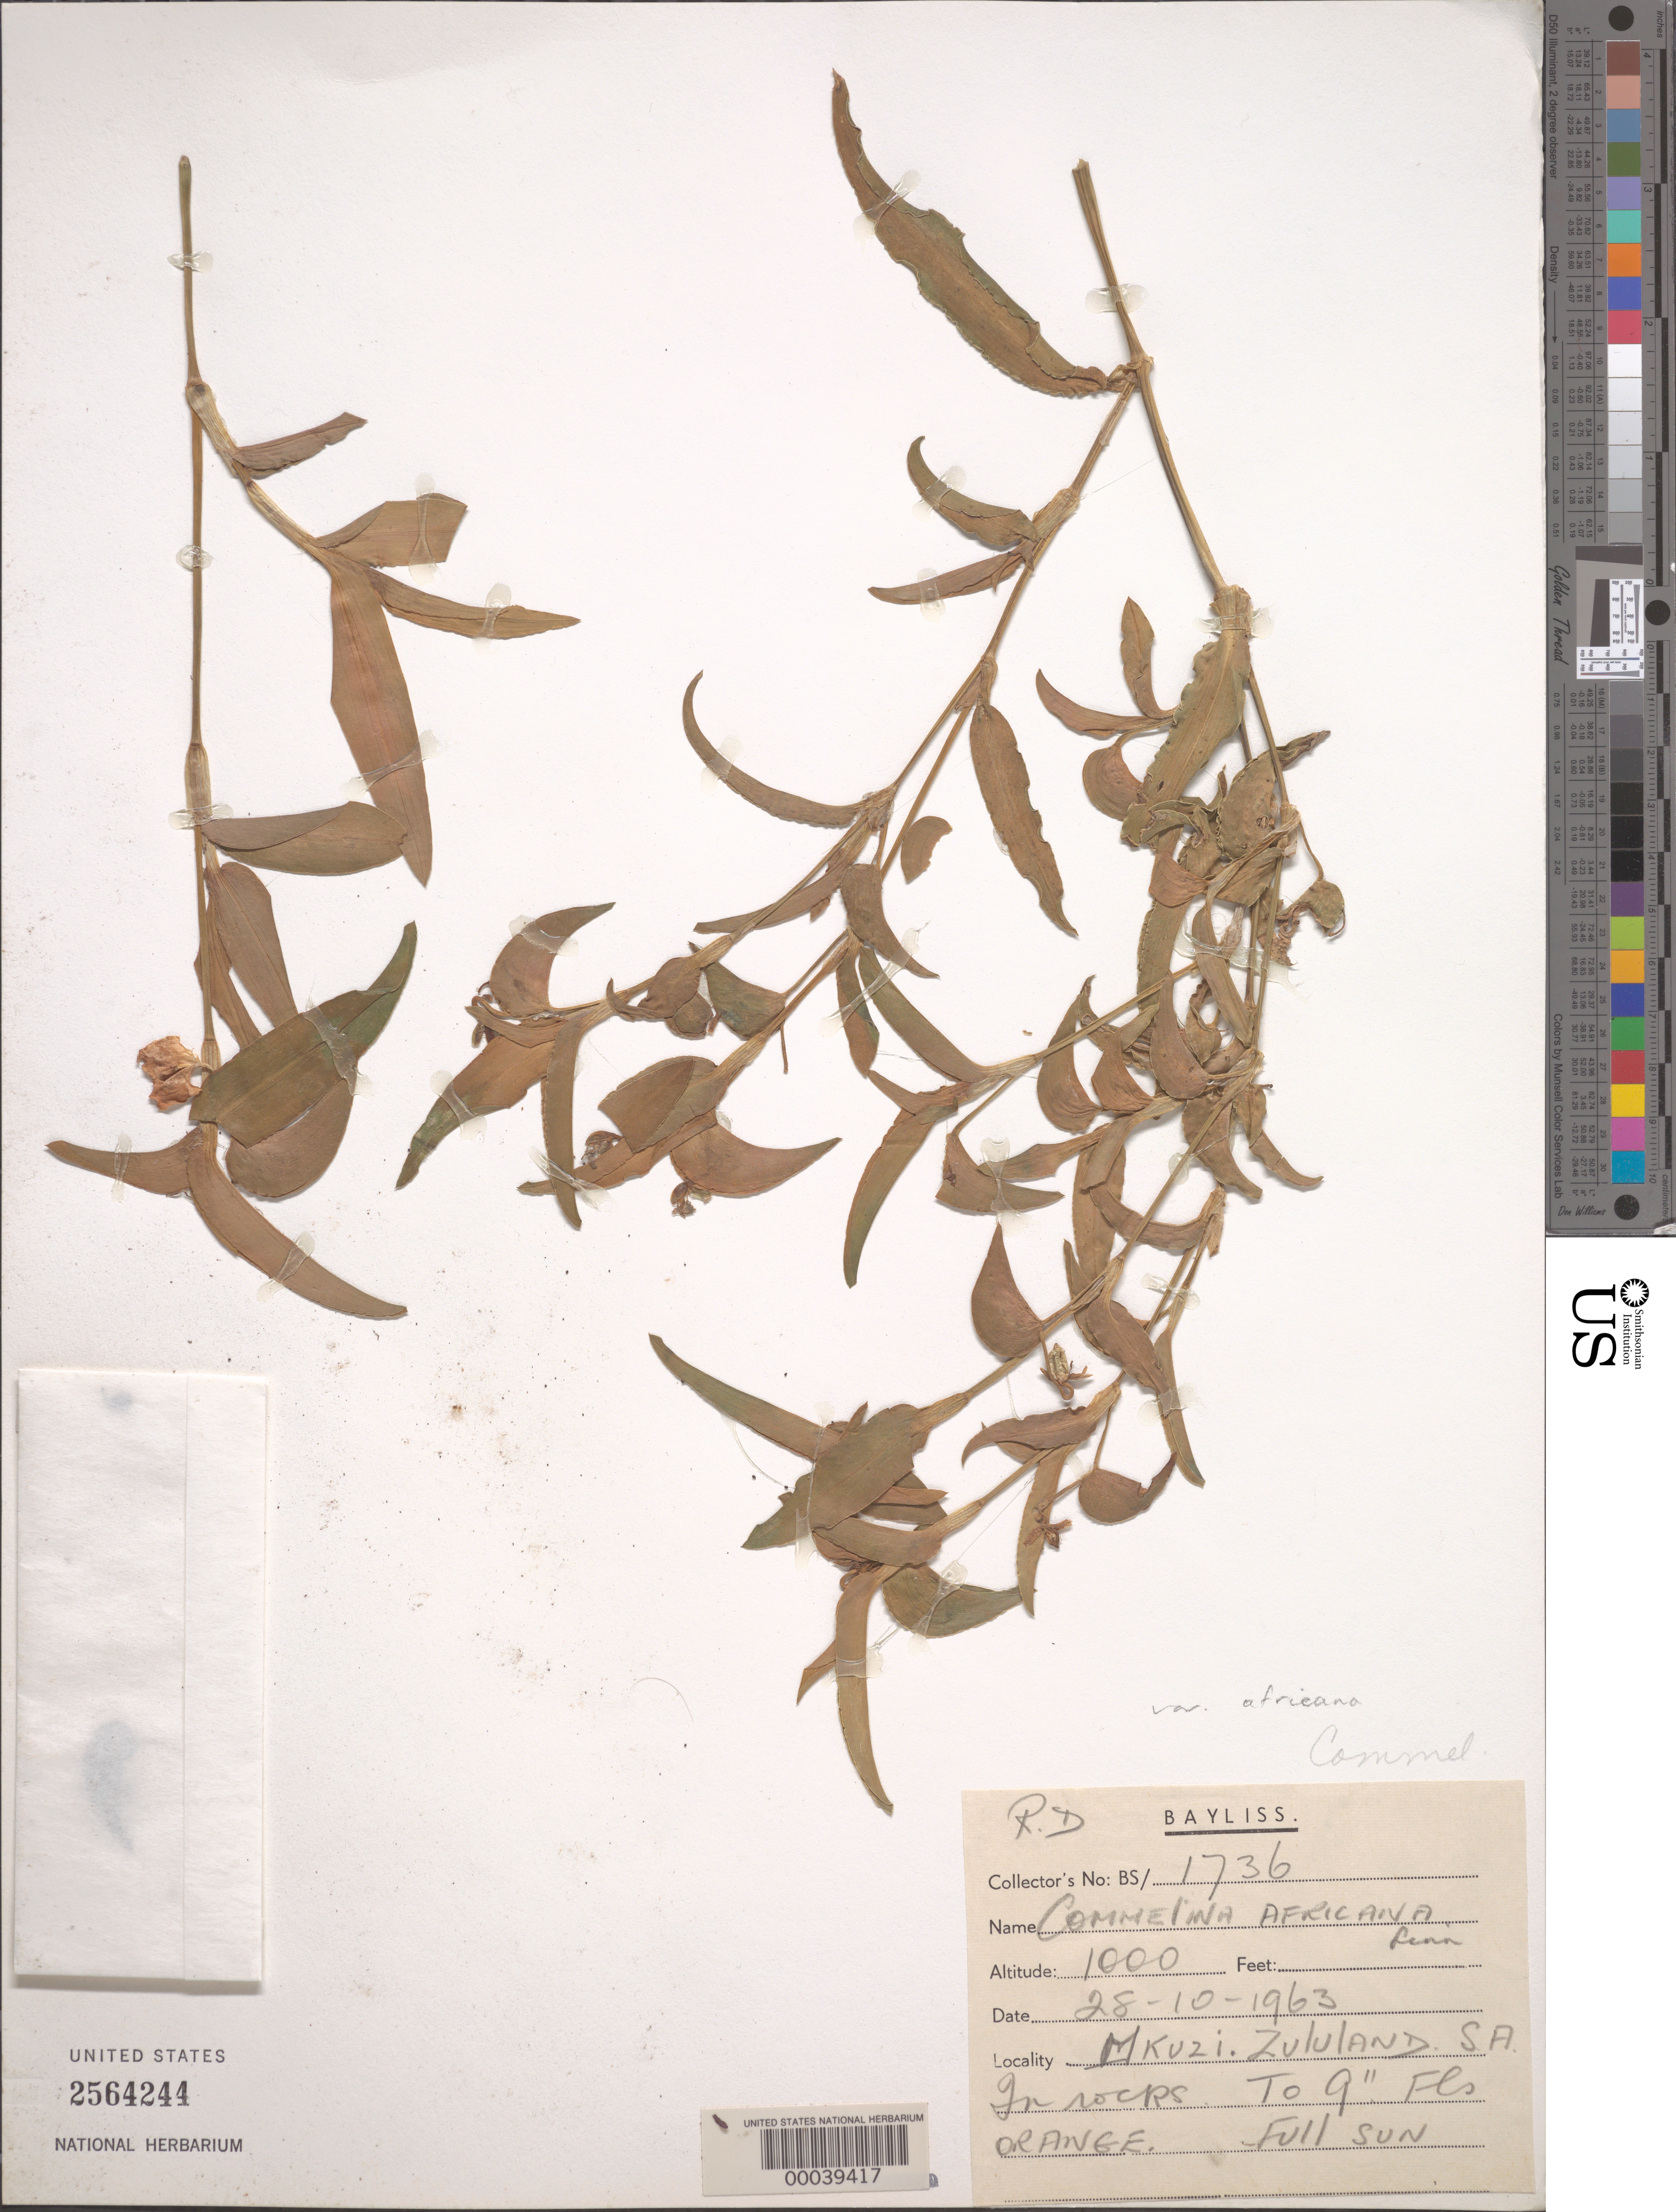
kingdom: Plantae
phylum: Tracheophyta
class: Liliopsida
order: Commelinales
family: Commelinaceae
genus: Commelina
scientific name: Commelina africana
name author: L.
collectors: R. D. Bayliss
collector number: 1736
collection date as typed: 28 Oct 1963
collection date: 1963-10-28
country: South Africa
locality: Zululand; mkuzi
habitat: Rocks; full sun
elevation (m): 305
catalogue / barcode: US 2564244